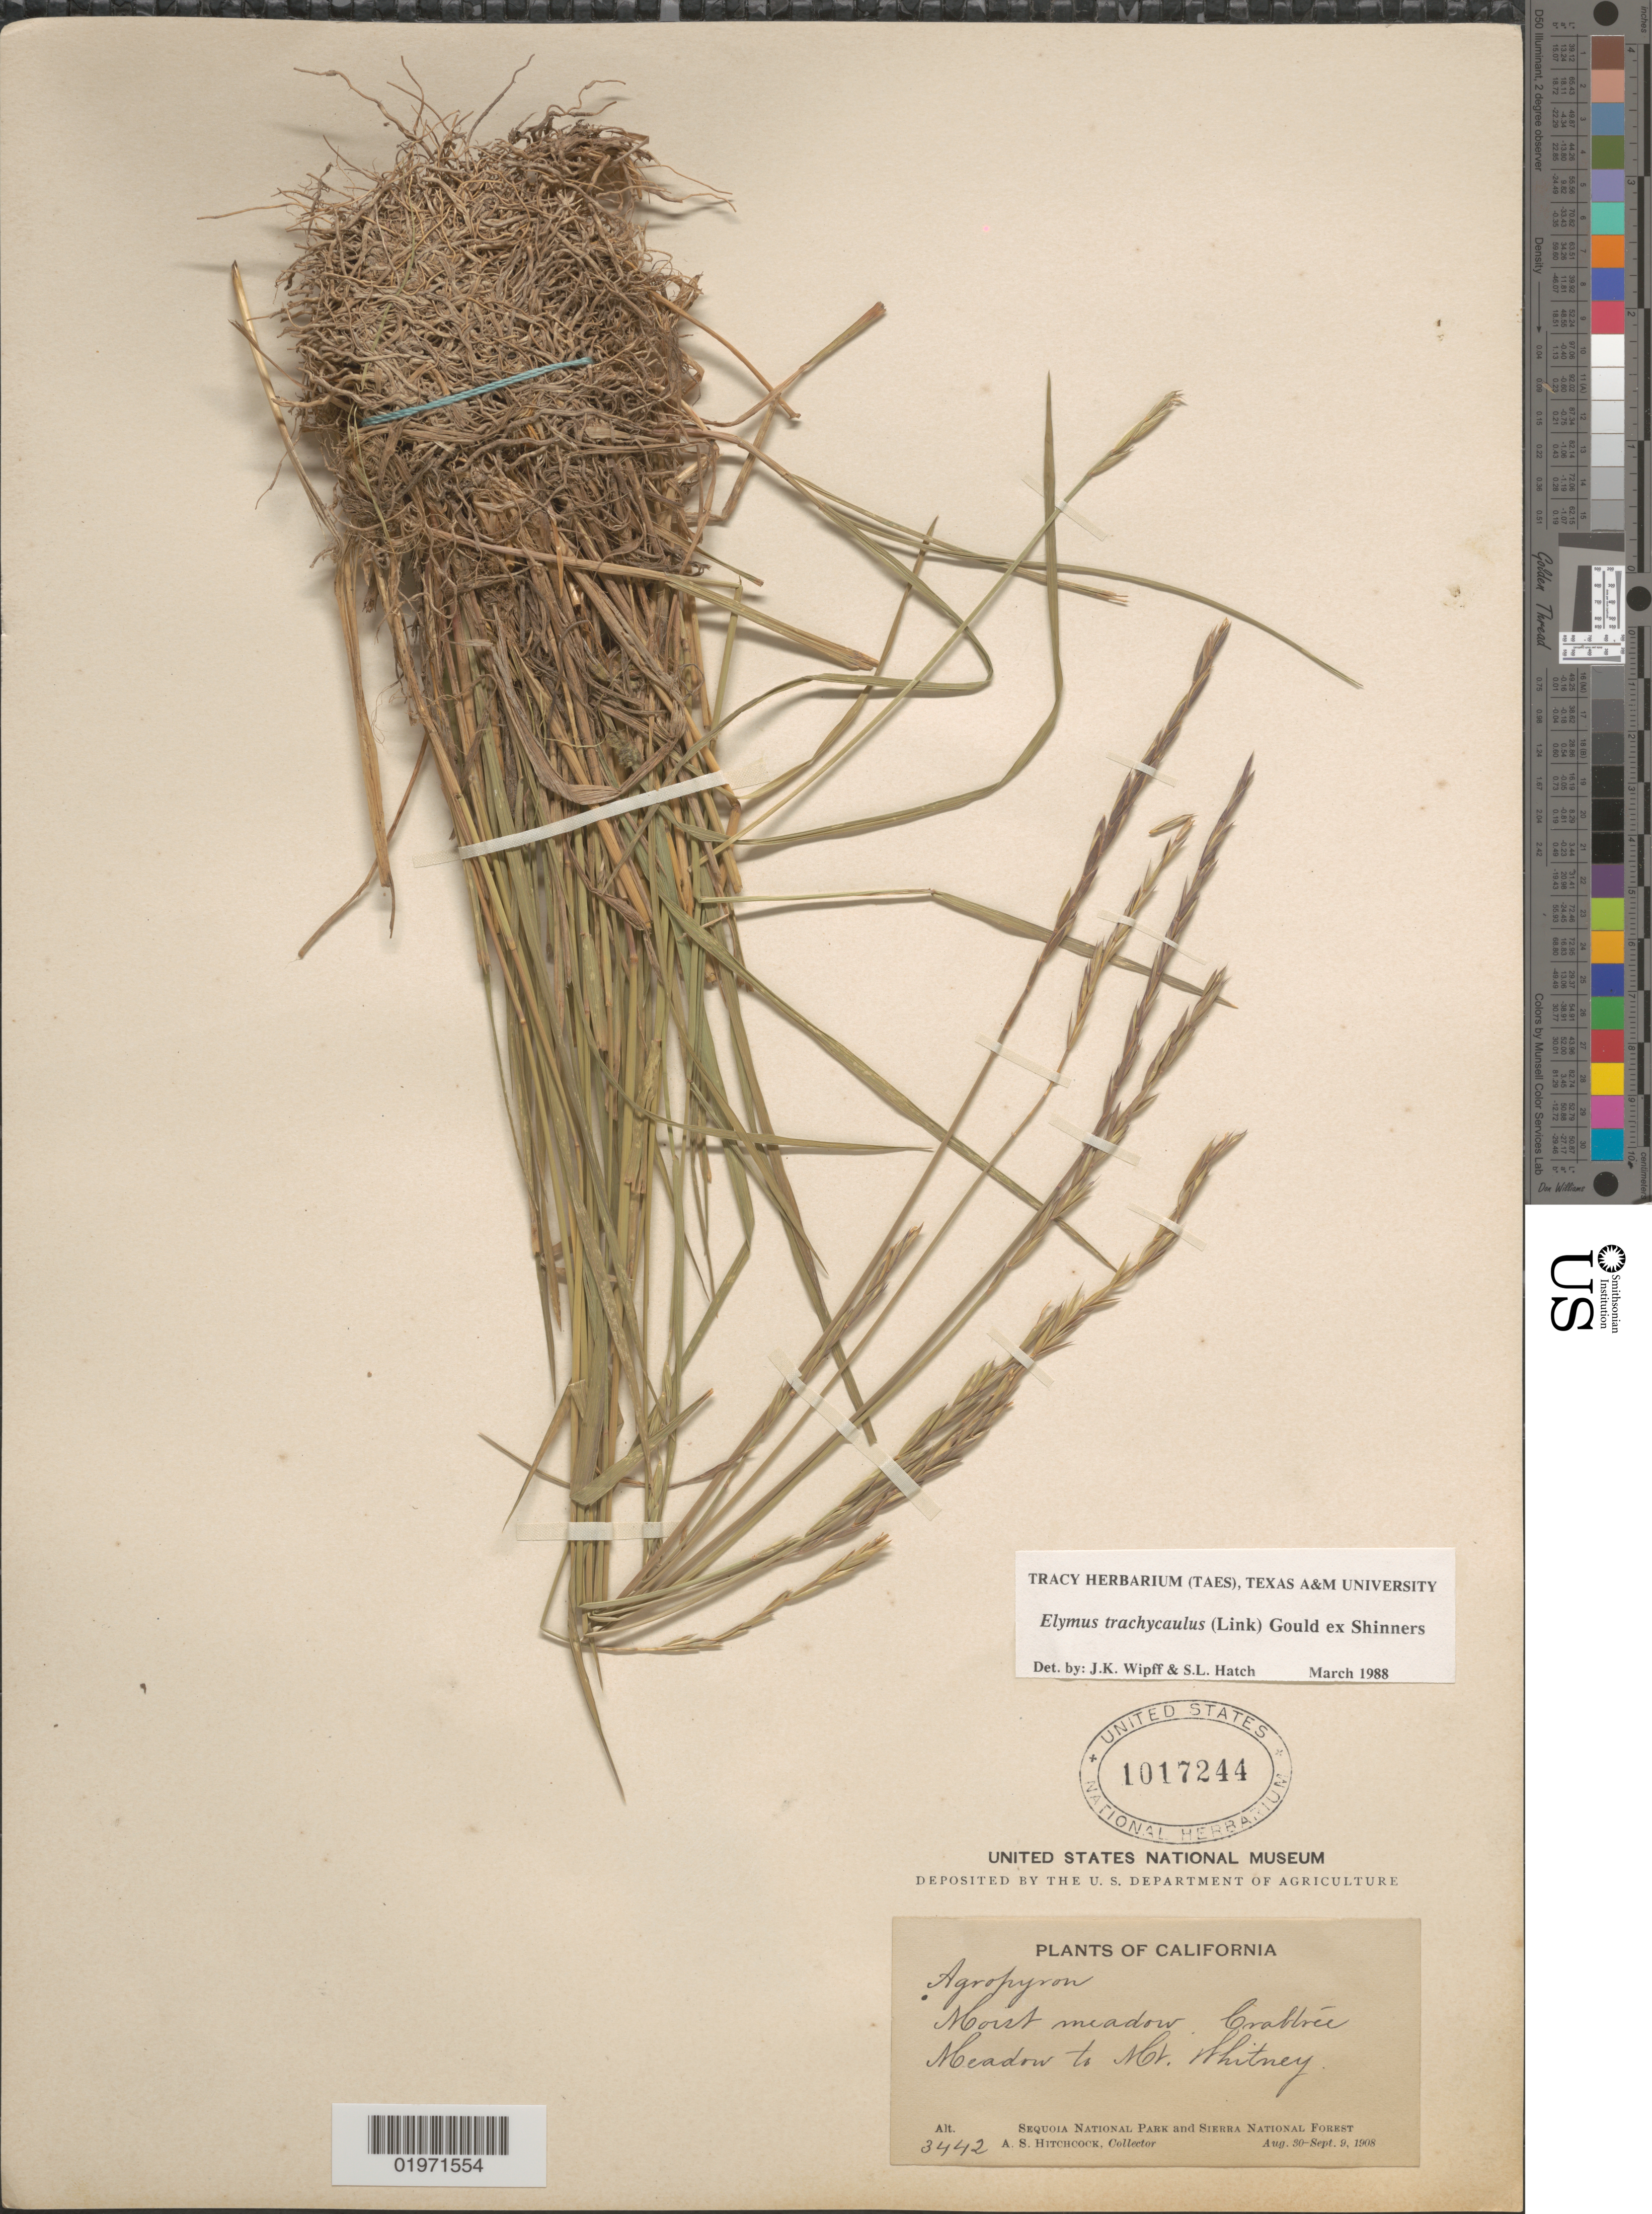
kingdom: Plantae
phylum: Tracheophyta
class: Liliopsida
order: Poales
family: Poaceae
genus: Elymus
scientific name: Elymus trachycaulus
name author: (Link) Gould ex Shinners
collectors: A. S. Hitchcock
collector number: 3442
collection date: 1908-08-30/1908-09-09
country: United States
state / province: California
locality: Moist meadow. Crabtree Meadow to Mt. Whitney. Sequoia National Park and Sierra National Forest.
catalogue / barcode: US 1017244